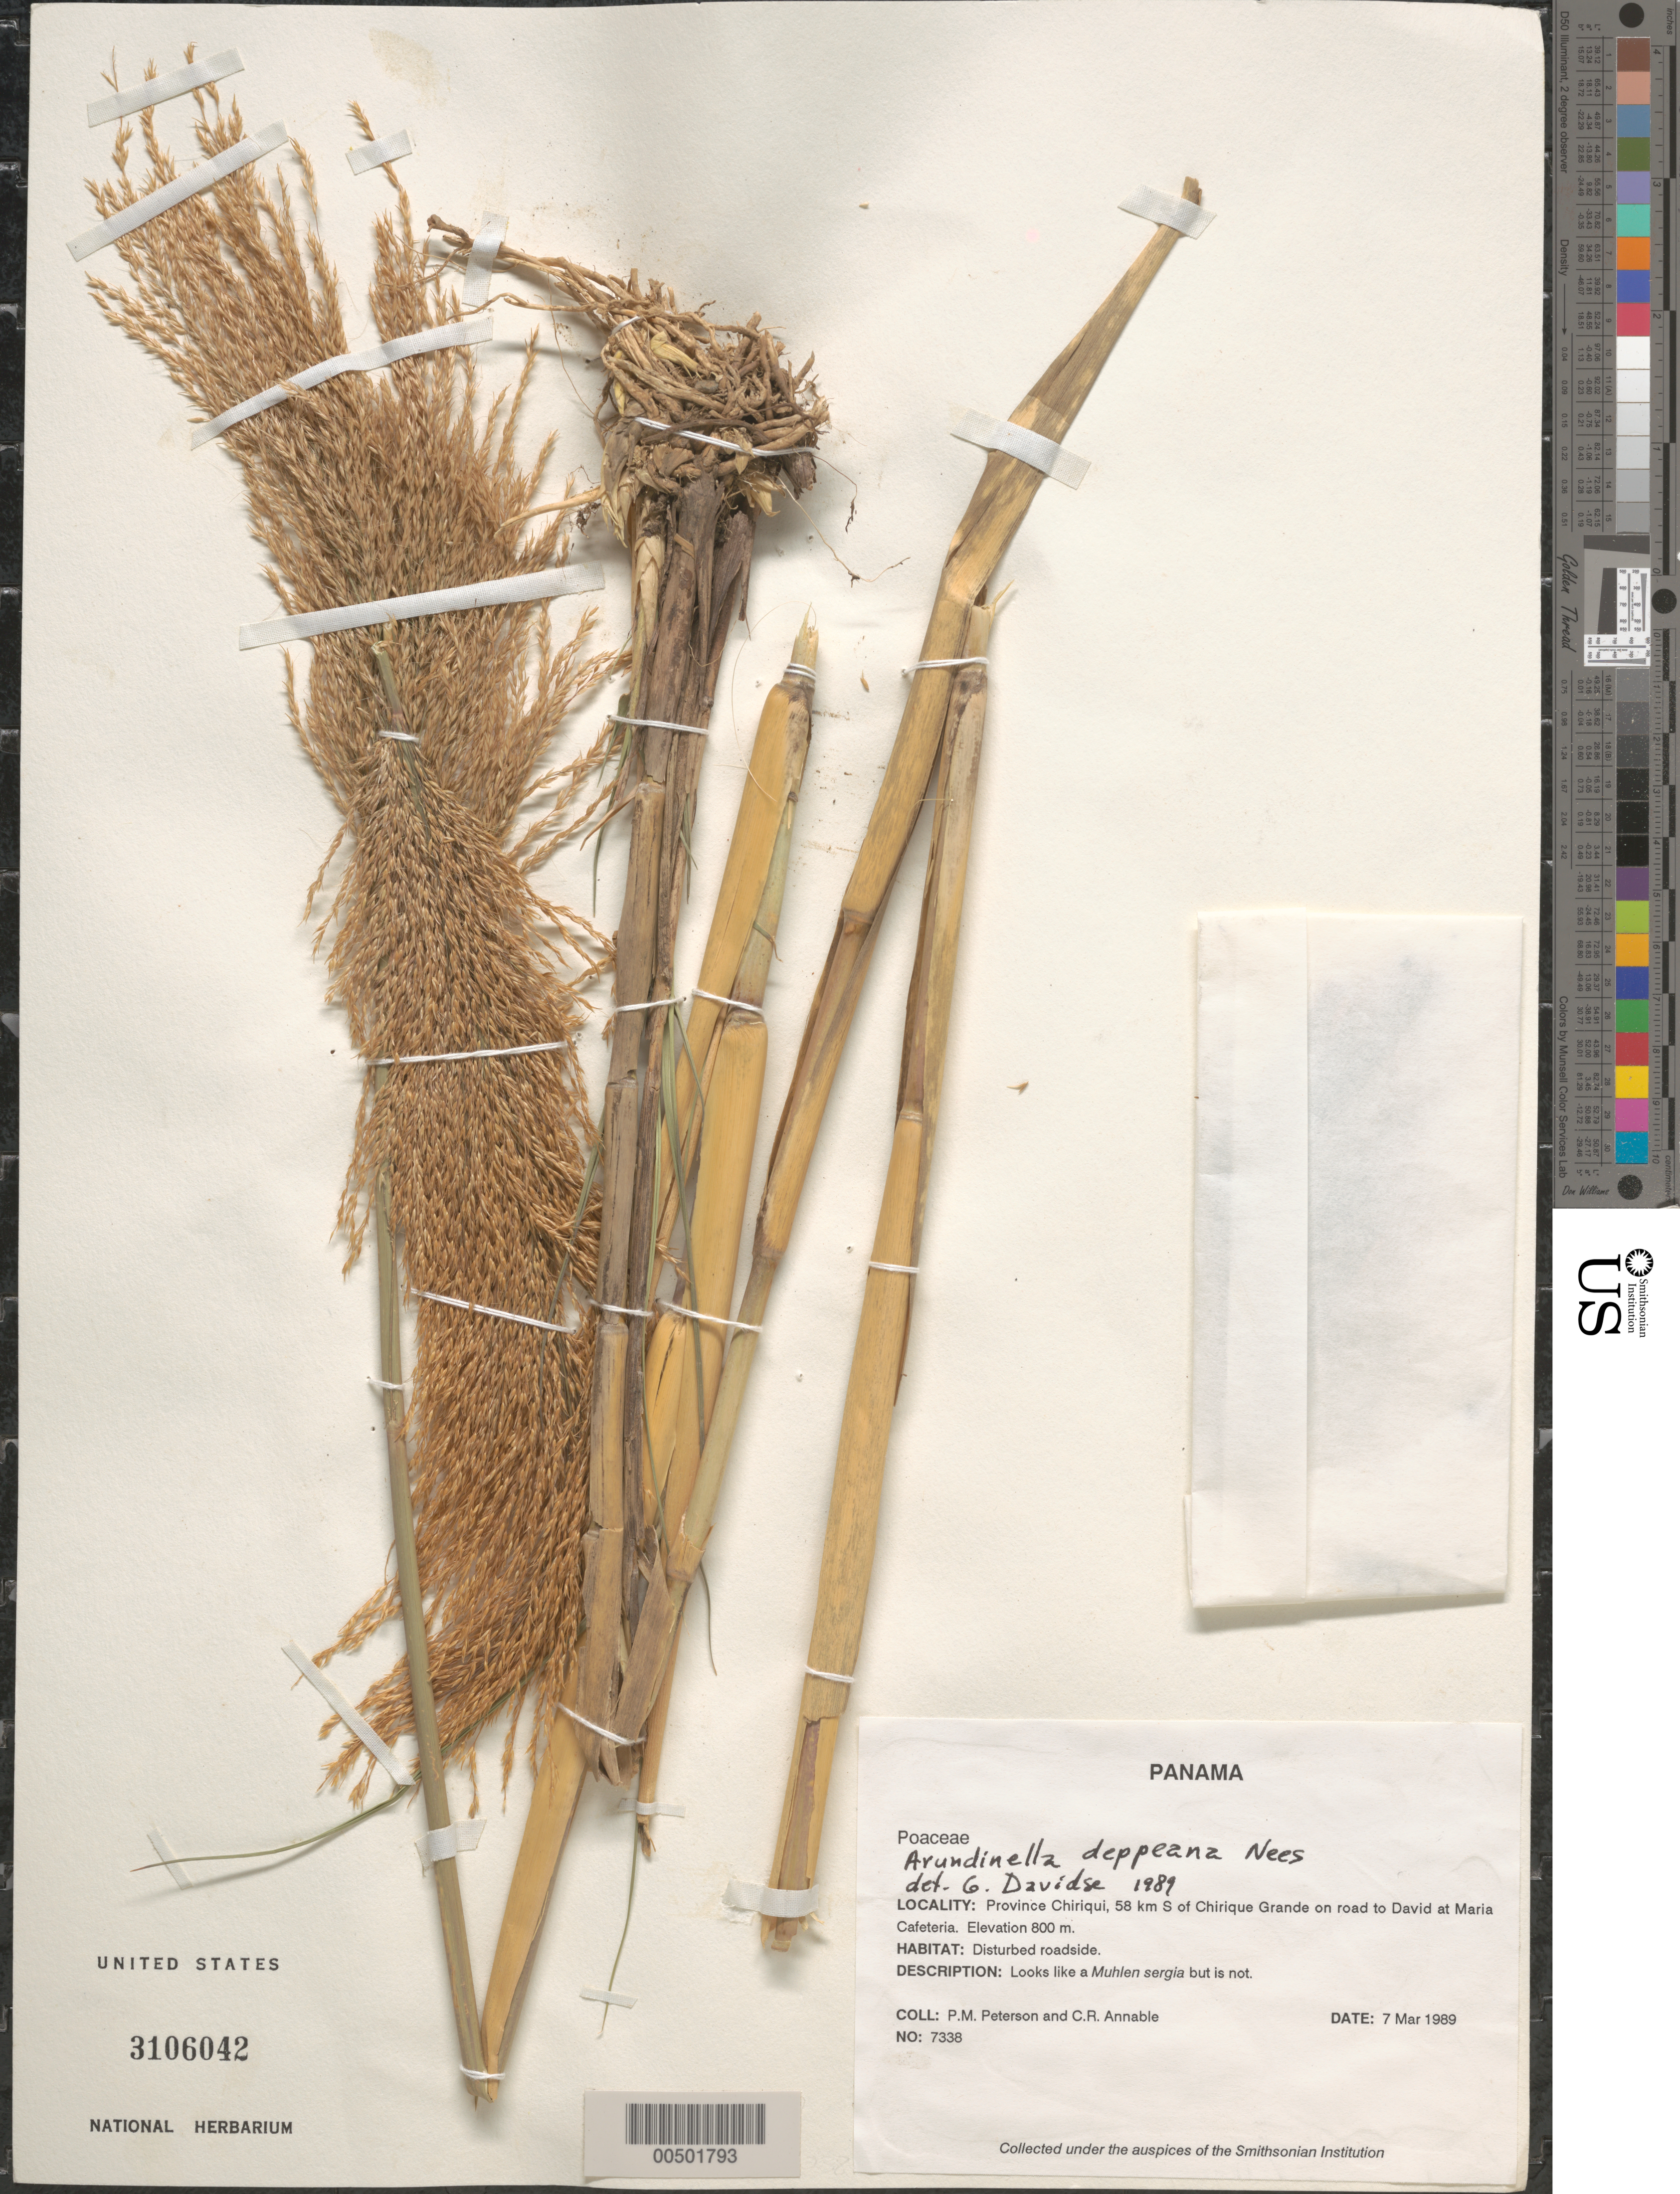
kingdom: Plantae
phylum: Tracheophyta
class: Liliopsida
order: Poales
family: Poaceae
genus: Arundinella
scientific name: Arundinella deppeana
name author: Nees ex Steud.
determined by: Davidse, Gerrit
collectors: P. M. Peterson & C. R. Annable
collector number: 07338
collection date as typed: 07 Mar 1989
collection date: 1989-03-07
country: Panama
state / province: Chiriquí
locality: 58 km S of Chirique Grande on road to David at Maria Cafeteria.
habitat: Disturbed roadside.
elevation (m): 800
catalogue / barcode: US 3106042